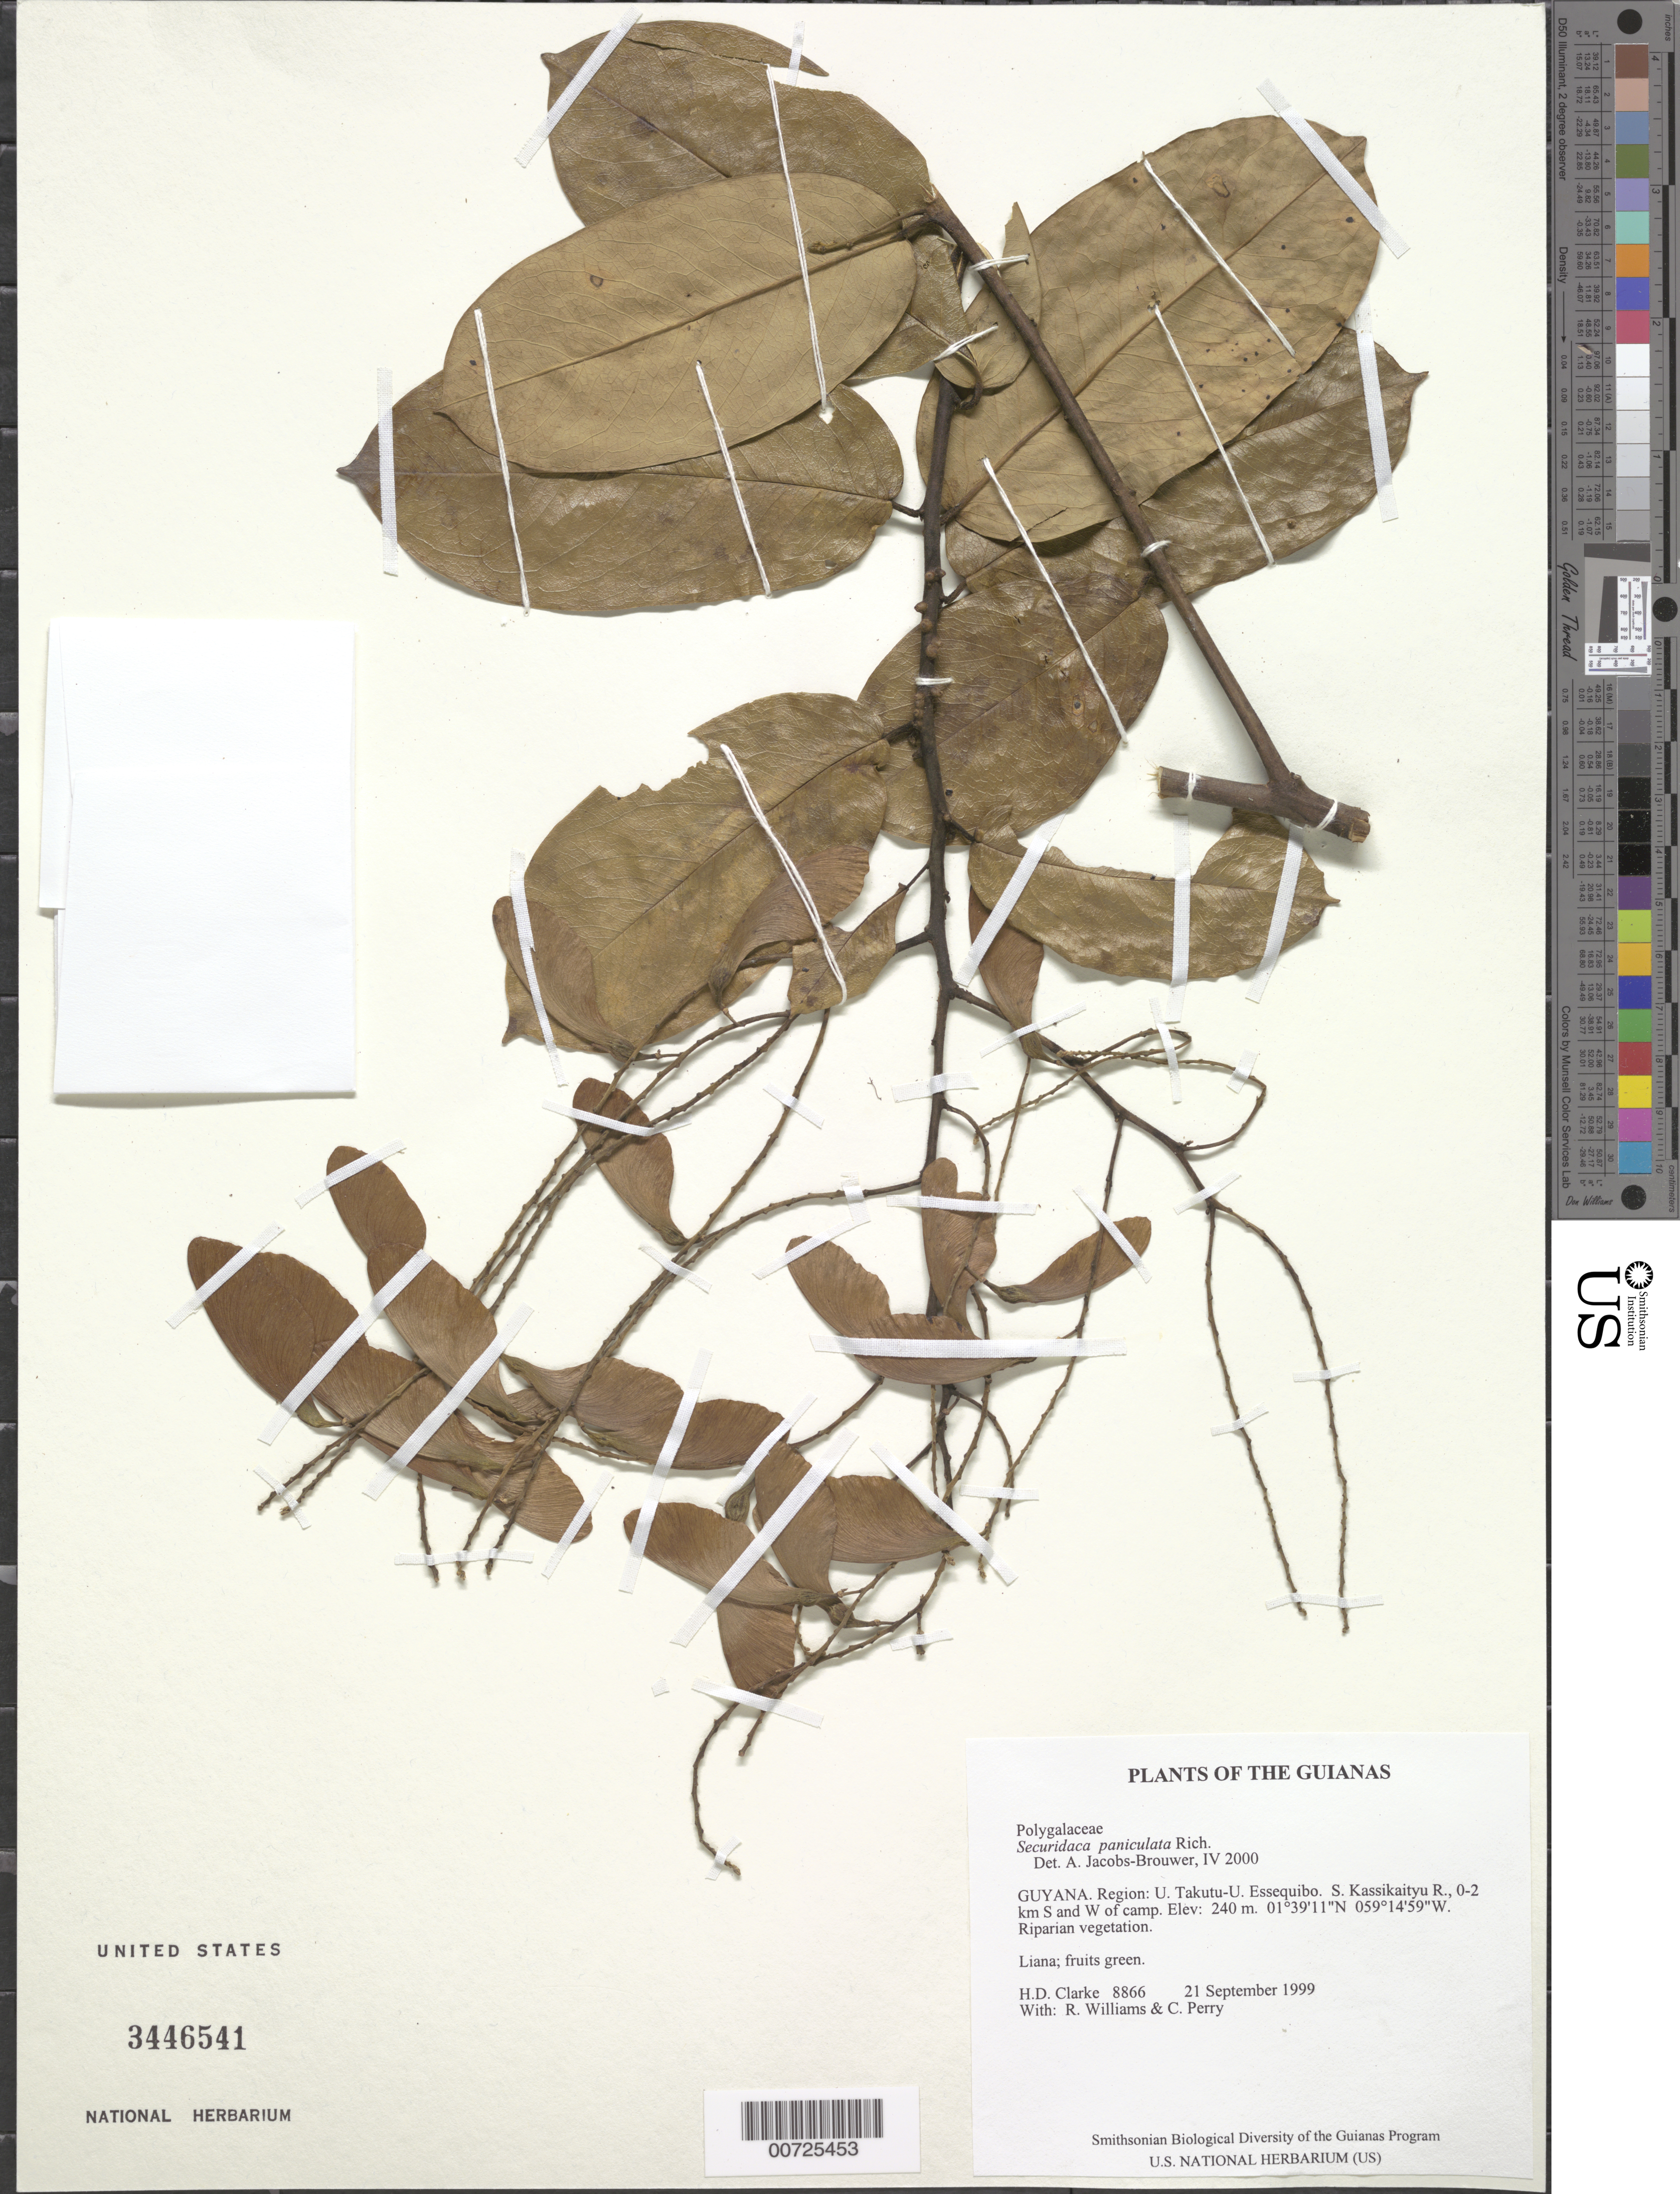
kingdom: Plantae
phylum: Tracheophyta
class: Magnoliopsida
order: Fabales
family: Polygalaceae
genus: Securidaca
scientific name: Securidaca paniculata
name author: Rich.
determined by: Jacobs-Brouwer, A.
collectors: H. D. Clarke, R. Williams & C. Perry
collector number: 8866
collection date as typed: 21 September 1999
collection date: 1999-09-21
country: Guyana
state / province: U. Takutu-U. Essequibo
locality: S. Kassikaityu R., 0-2 km S and W of camp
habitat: Riparian vegetation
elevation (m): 240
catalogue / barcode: US 3446541